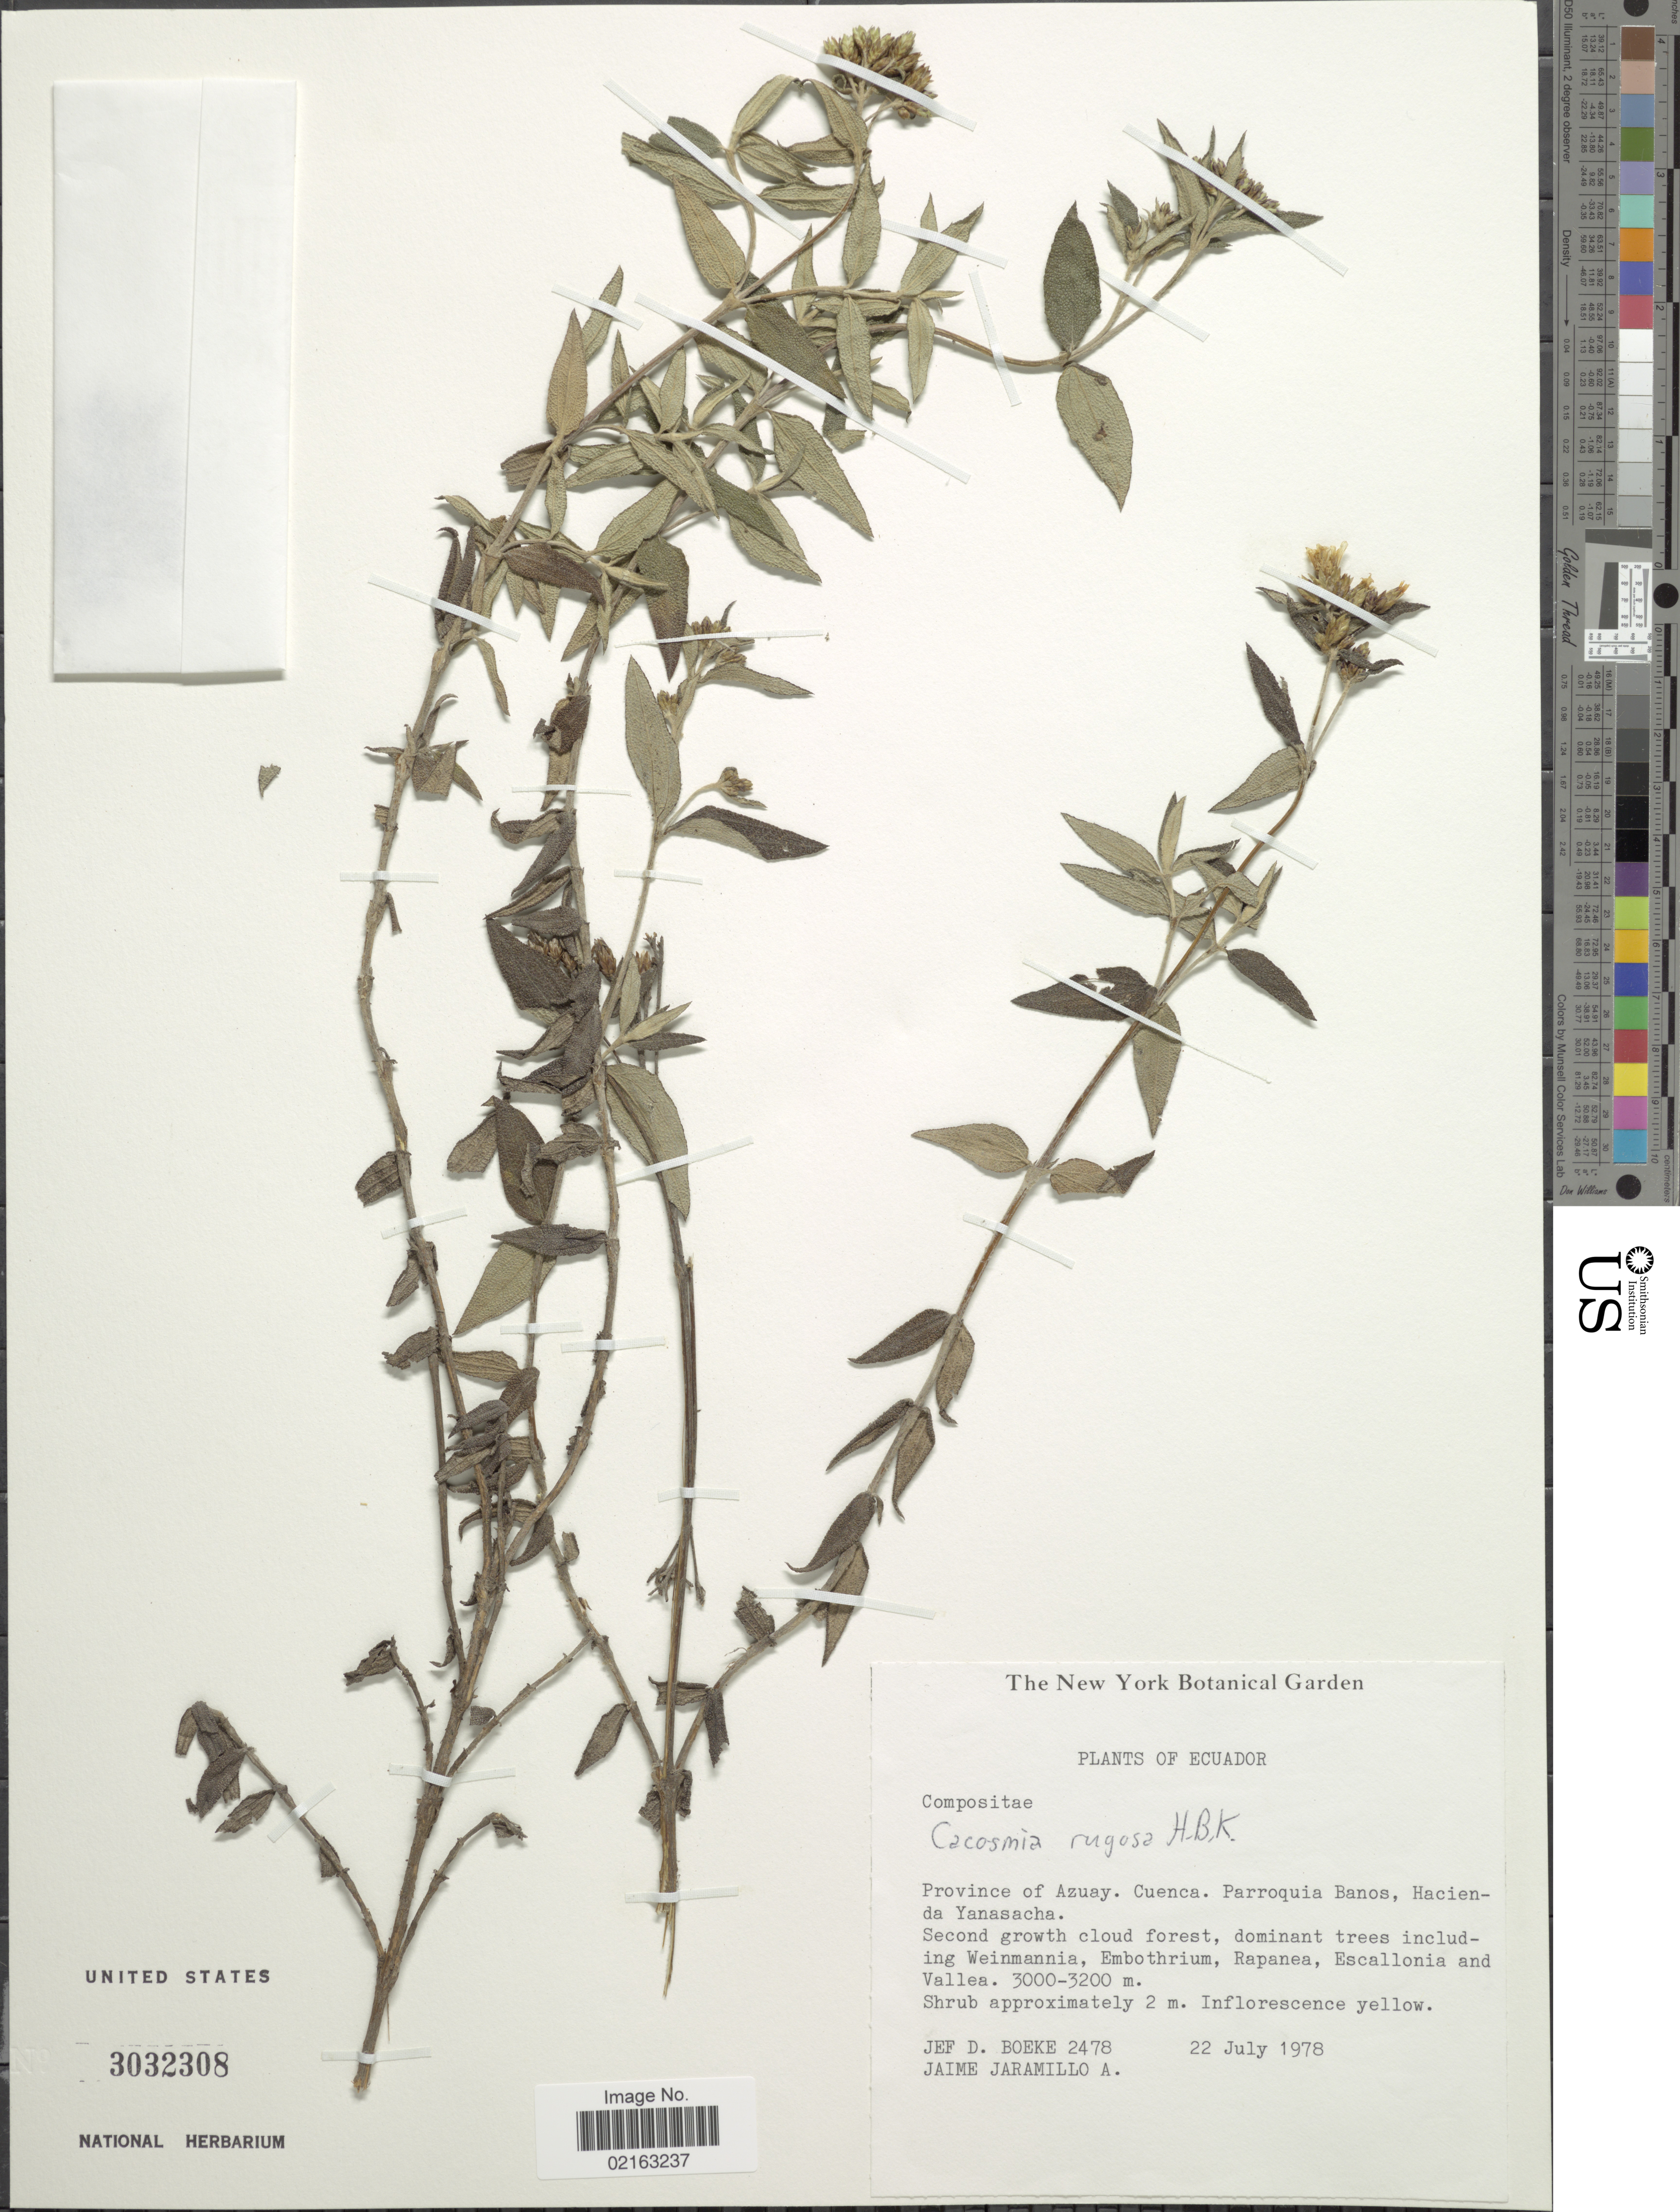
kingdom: Plantae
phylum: Tracheophyta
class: Magnoliopsida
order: Asterales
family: Asteraceae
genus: Cacosmia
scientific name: Cacosmia rugosa var. rugosa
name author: Kunth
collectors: J. Boeke & J. L. Jaramillo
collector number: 2478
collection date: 1978-07-22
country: Ecuador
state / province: Azuay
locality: Province of Azuay. Cuenca. Parroquia Banos, Hacienda Yanasacha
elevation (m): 3000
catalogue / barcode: US 3032308